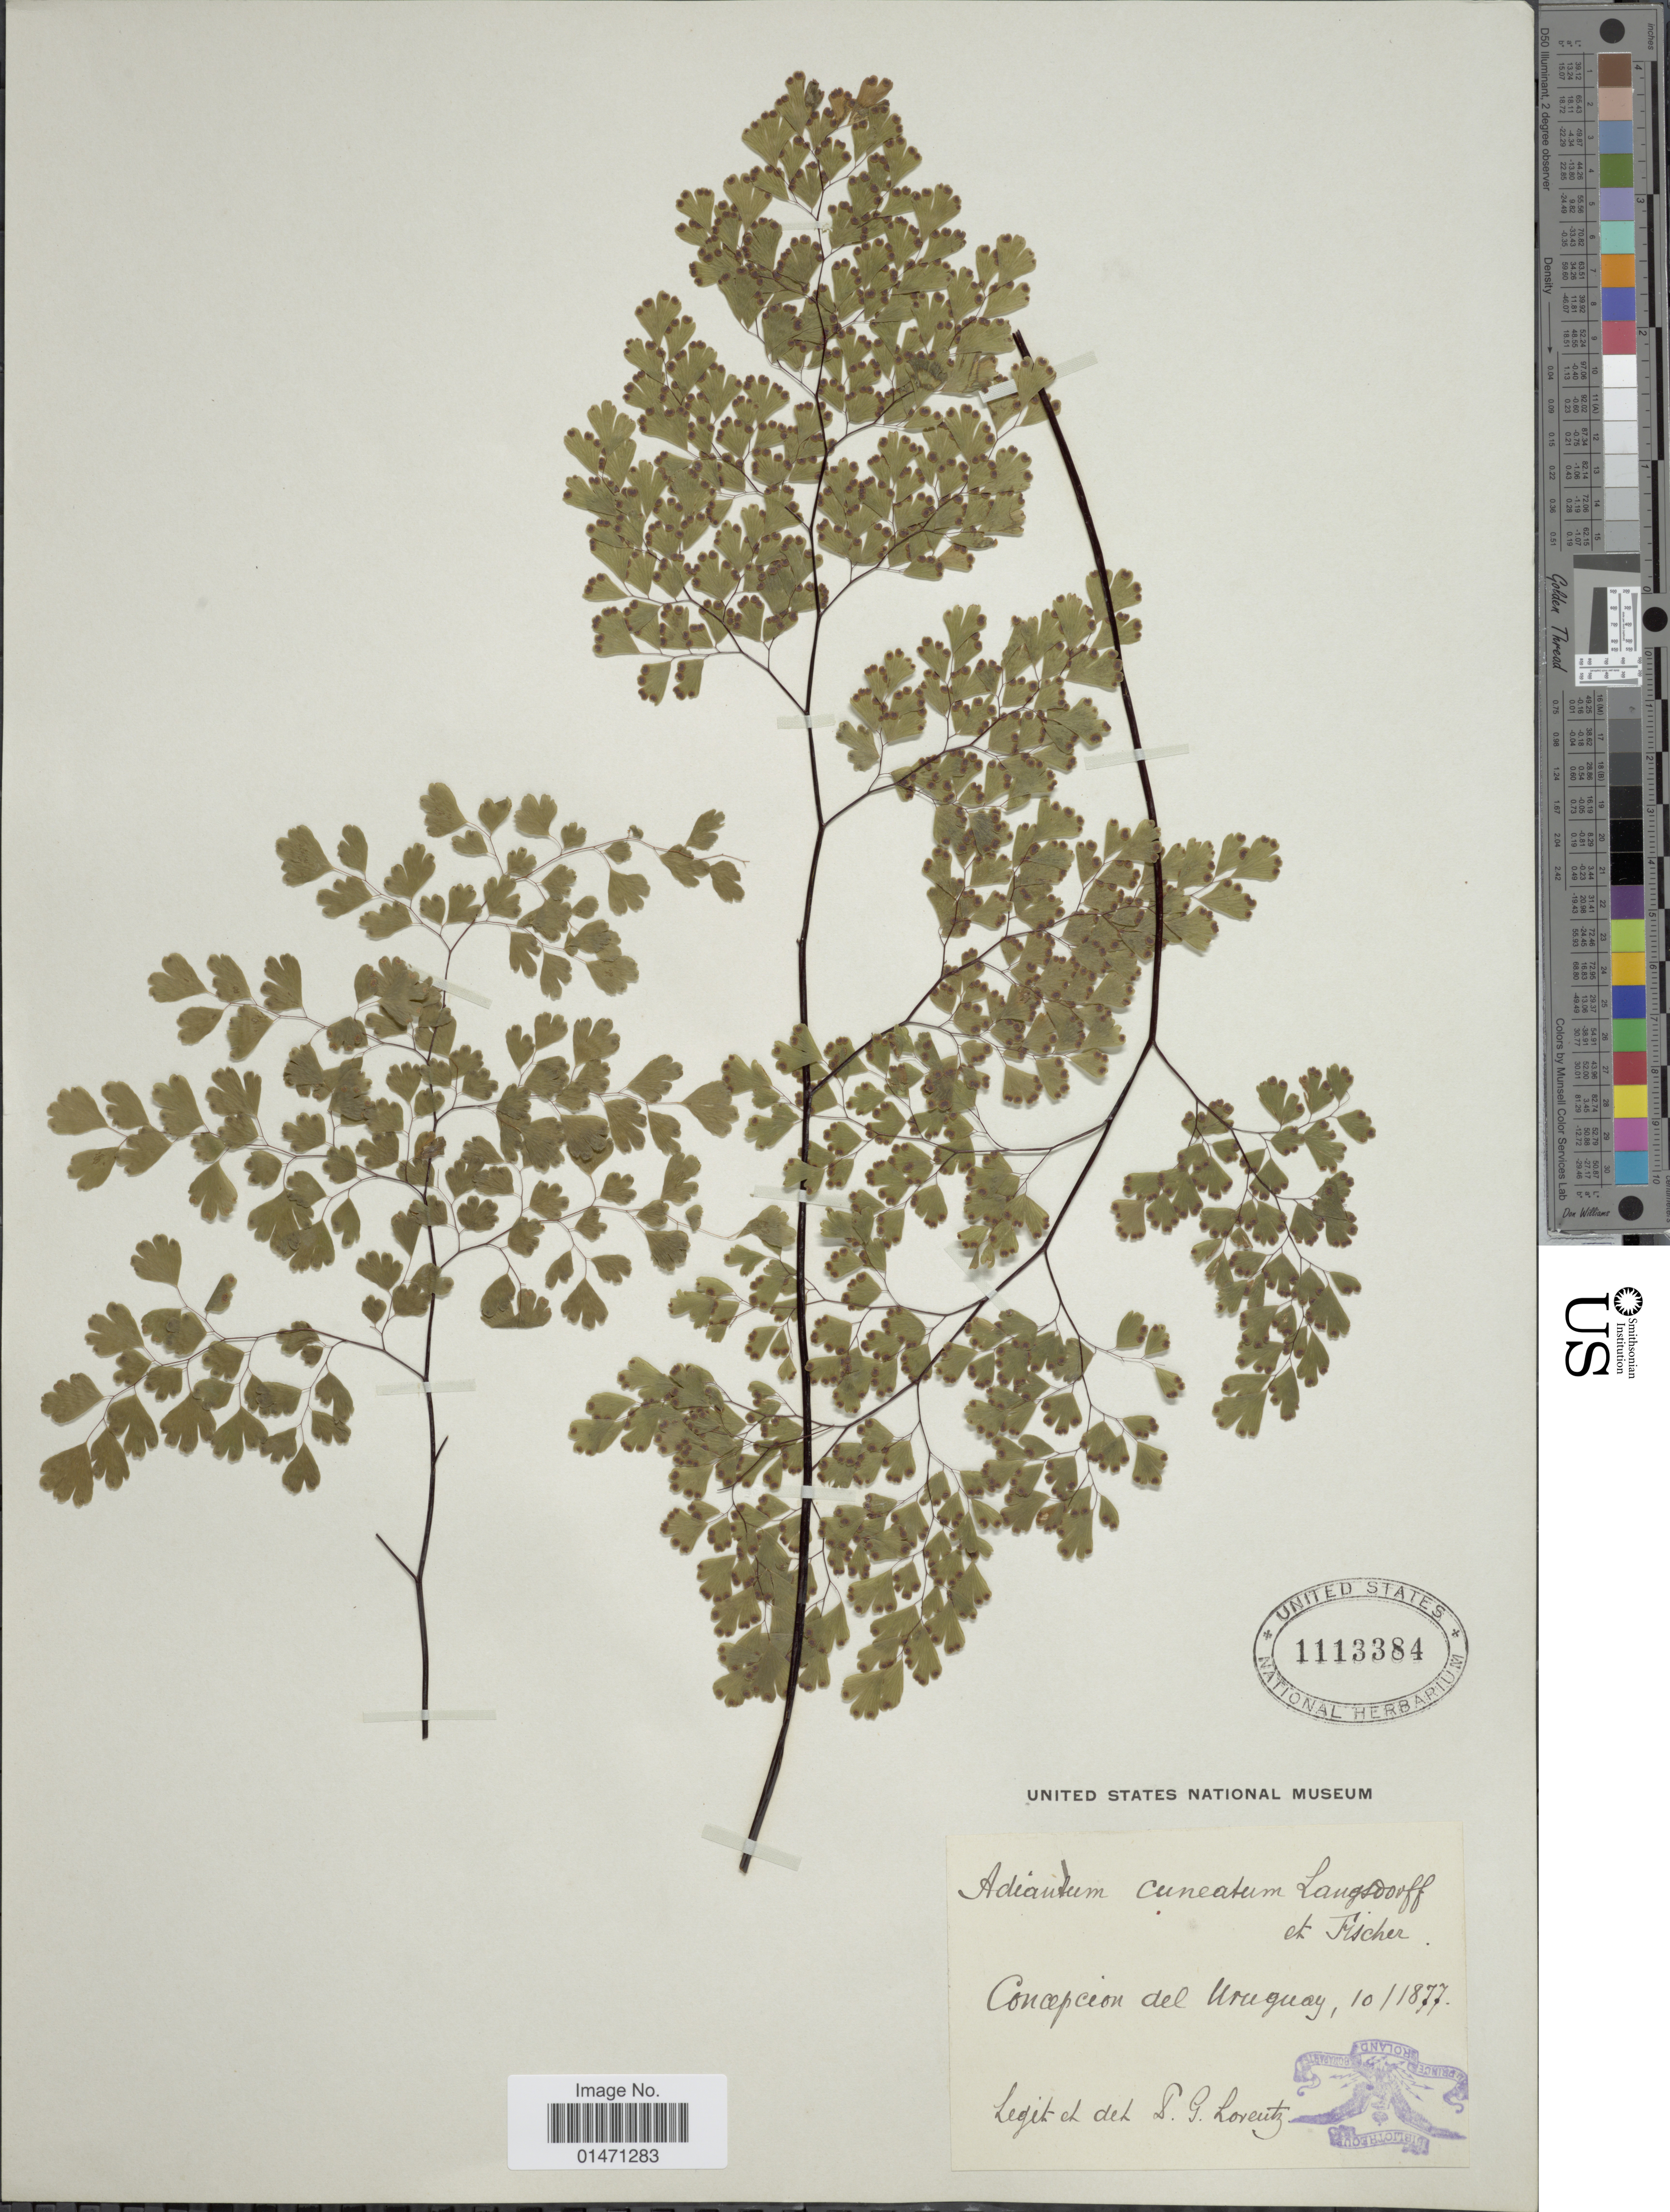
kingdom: Plantae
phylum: Tracheophyta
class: Polypodiopsida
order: Polypodiales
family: Pteridaceae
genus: Adiantum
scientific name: Adiantum raddianum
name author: C. Presl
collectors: P. G. Lorentz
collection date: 1877-10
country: Uruguay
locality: Concepcion del Uruguay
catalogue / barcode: US 1113384